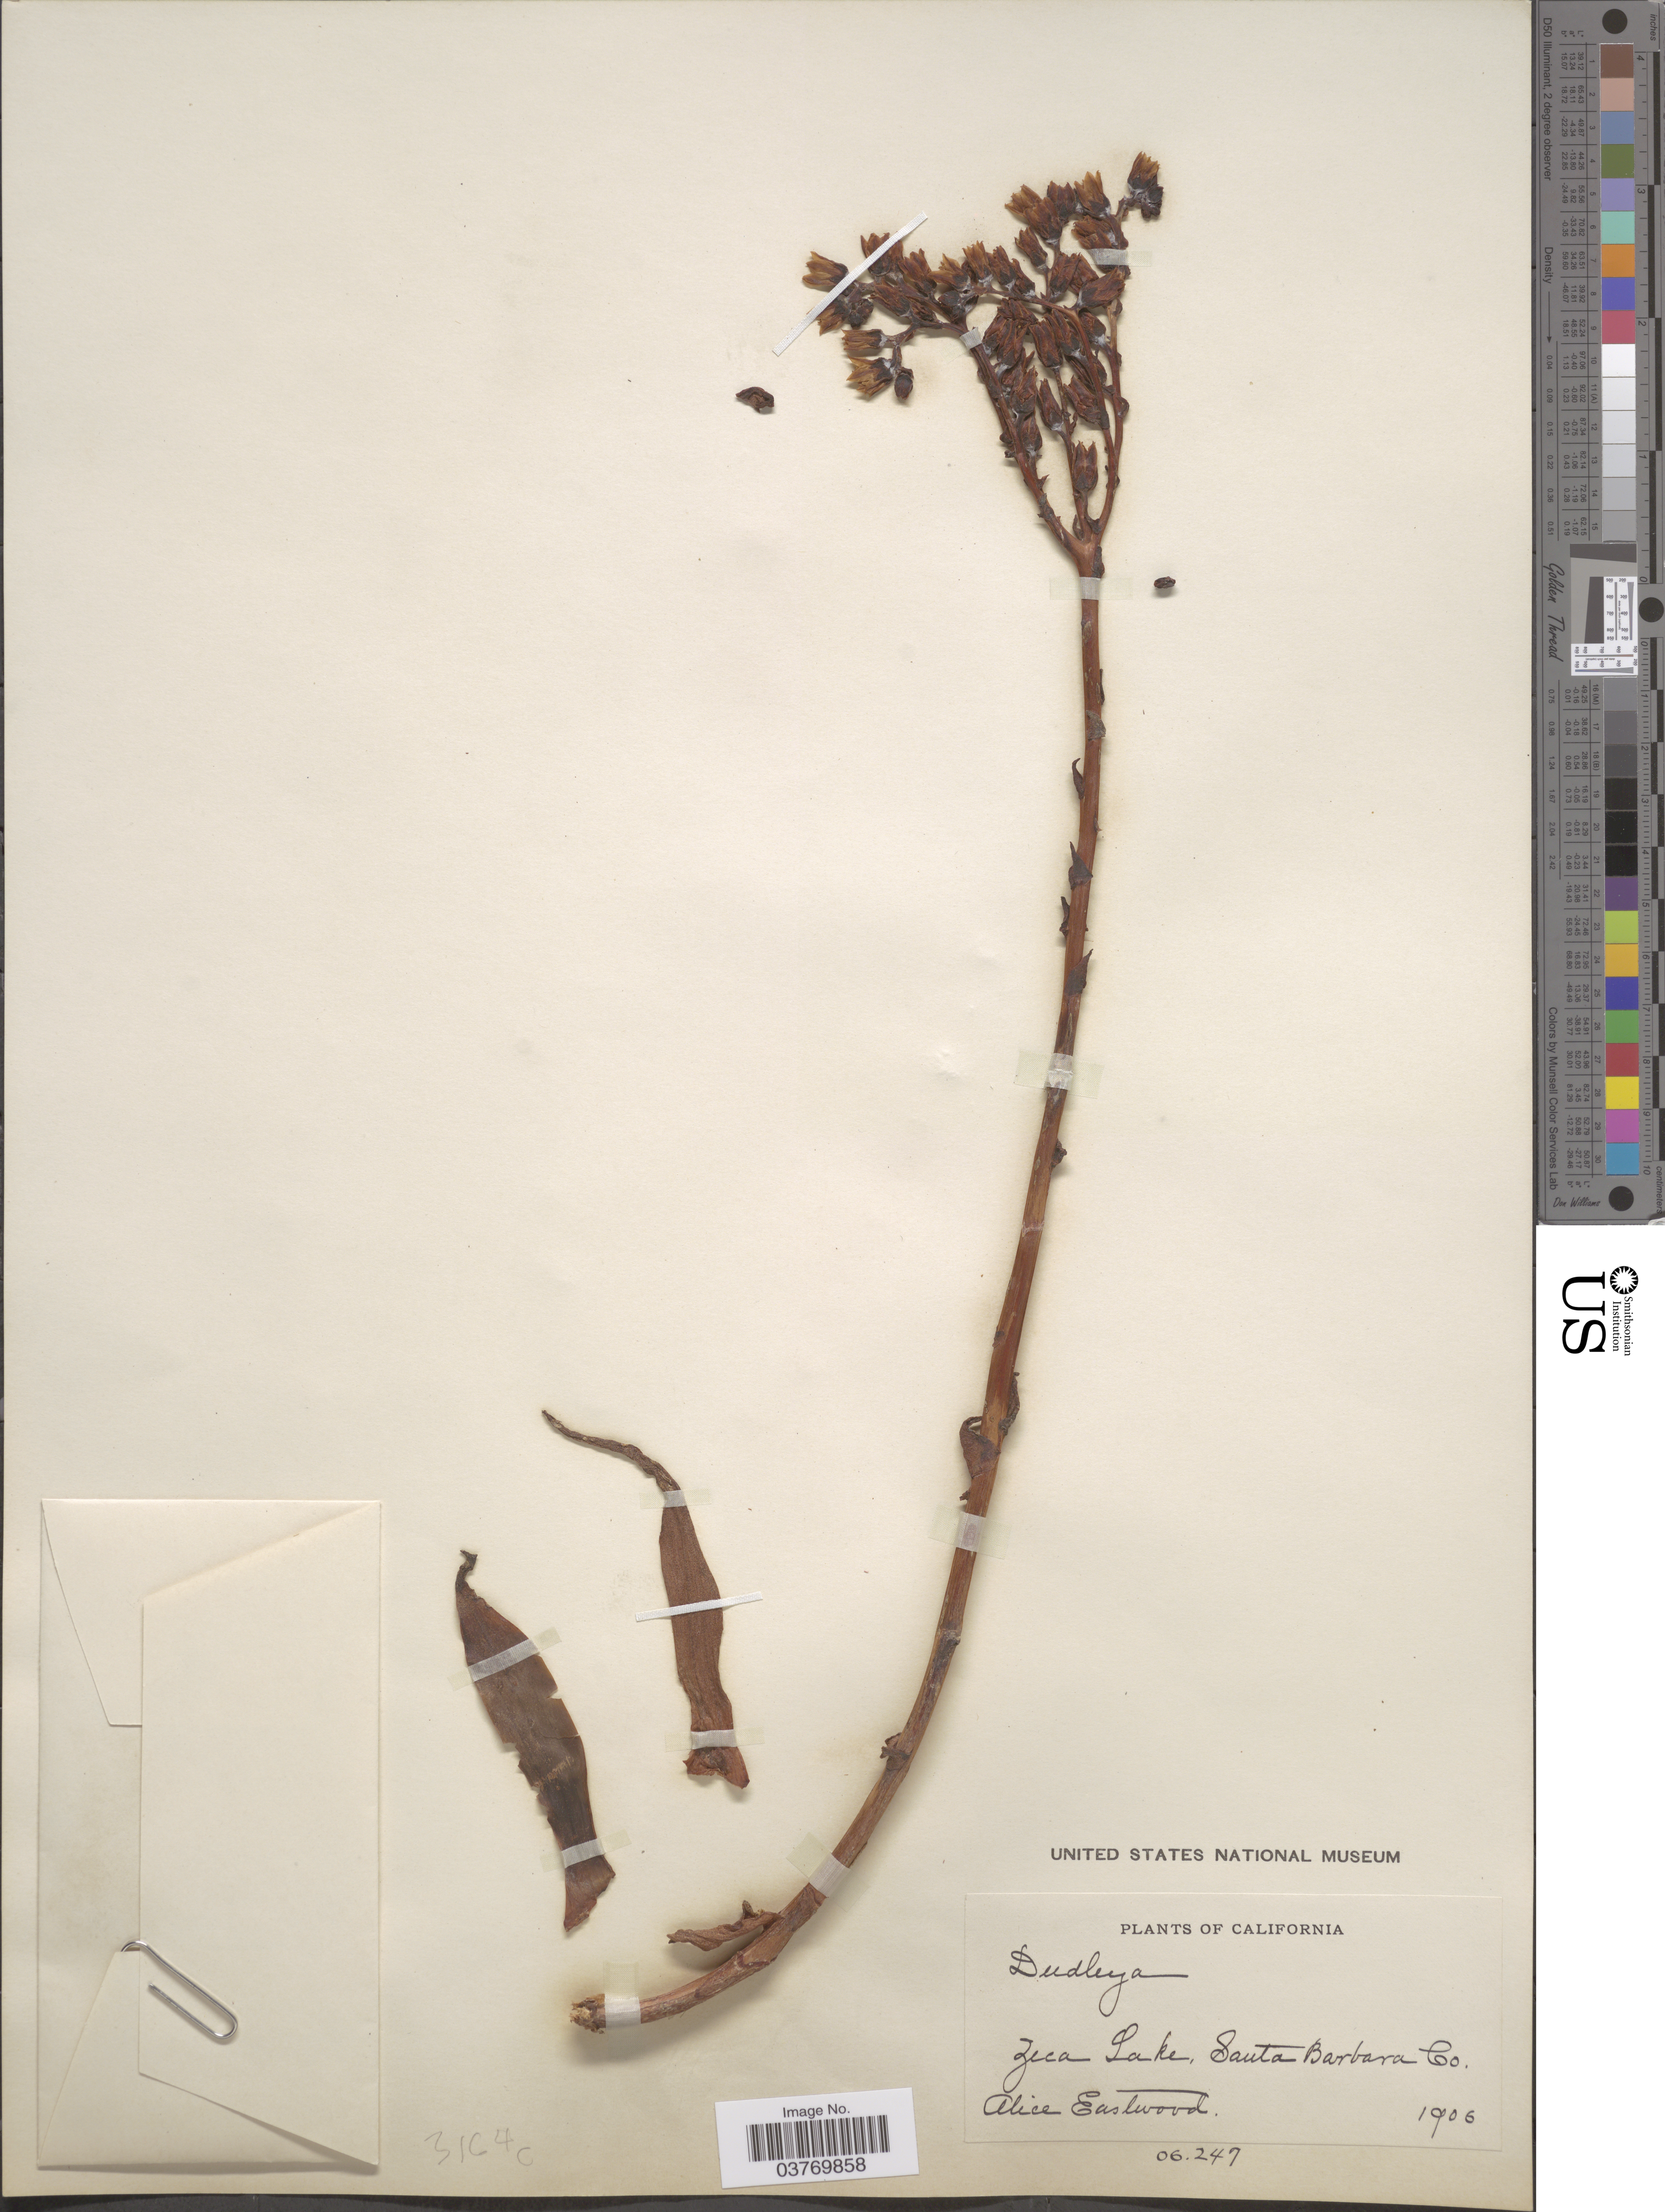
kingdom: Plantae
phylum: Tracheophyta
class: Magnoliopsida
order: Saxifragales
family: Crassulaceae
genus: Dudleya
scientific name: Dudleya sp.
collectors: A. Eastwood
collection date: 1906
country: United States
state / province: California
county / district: Santa Barbara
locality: Zeca Lake, Santa Barbara Co.